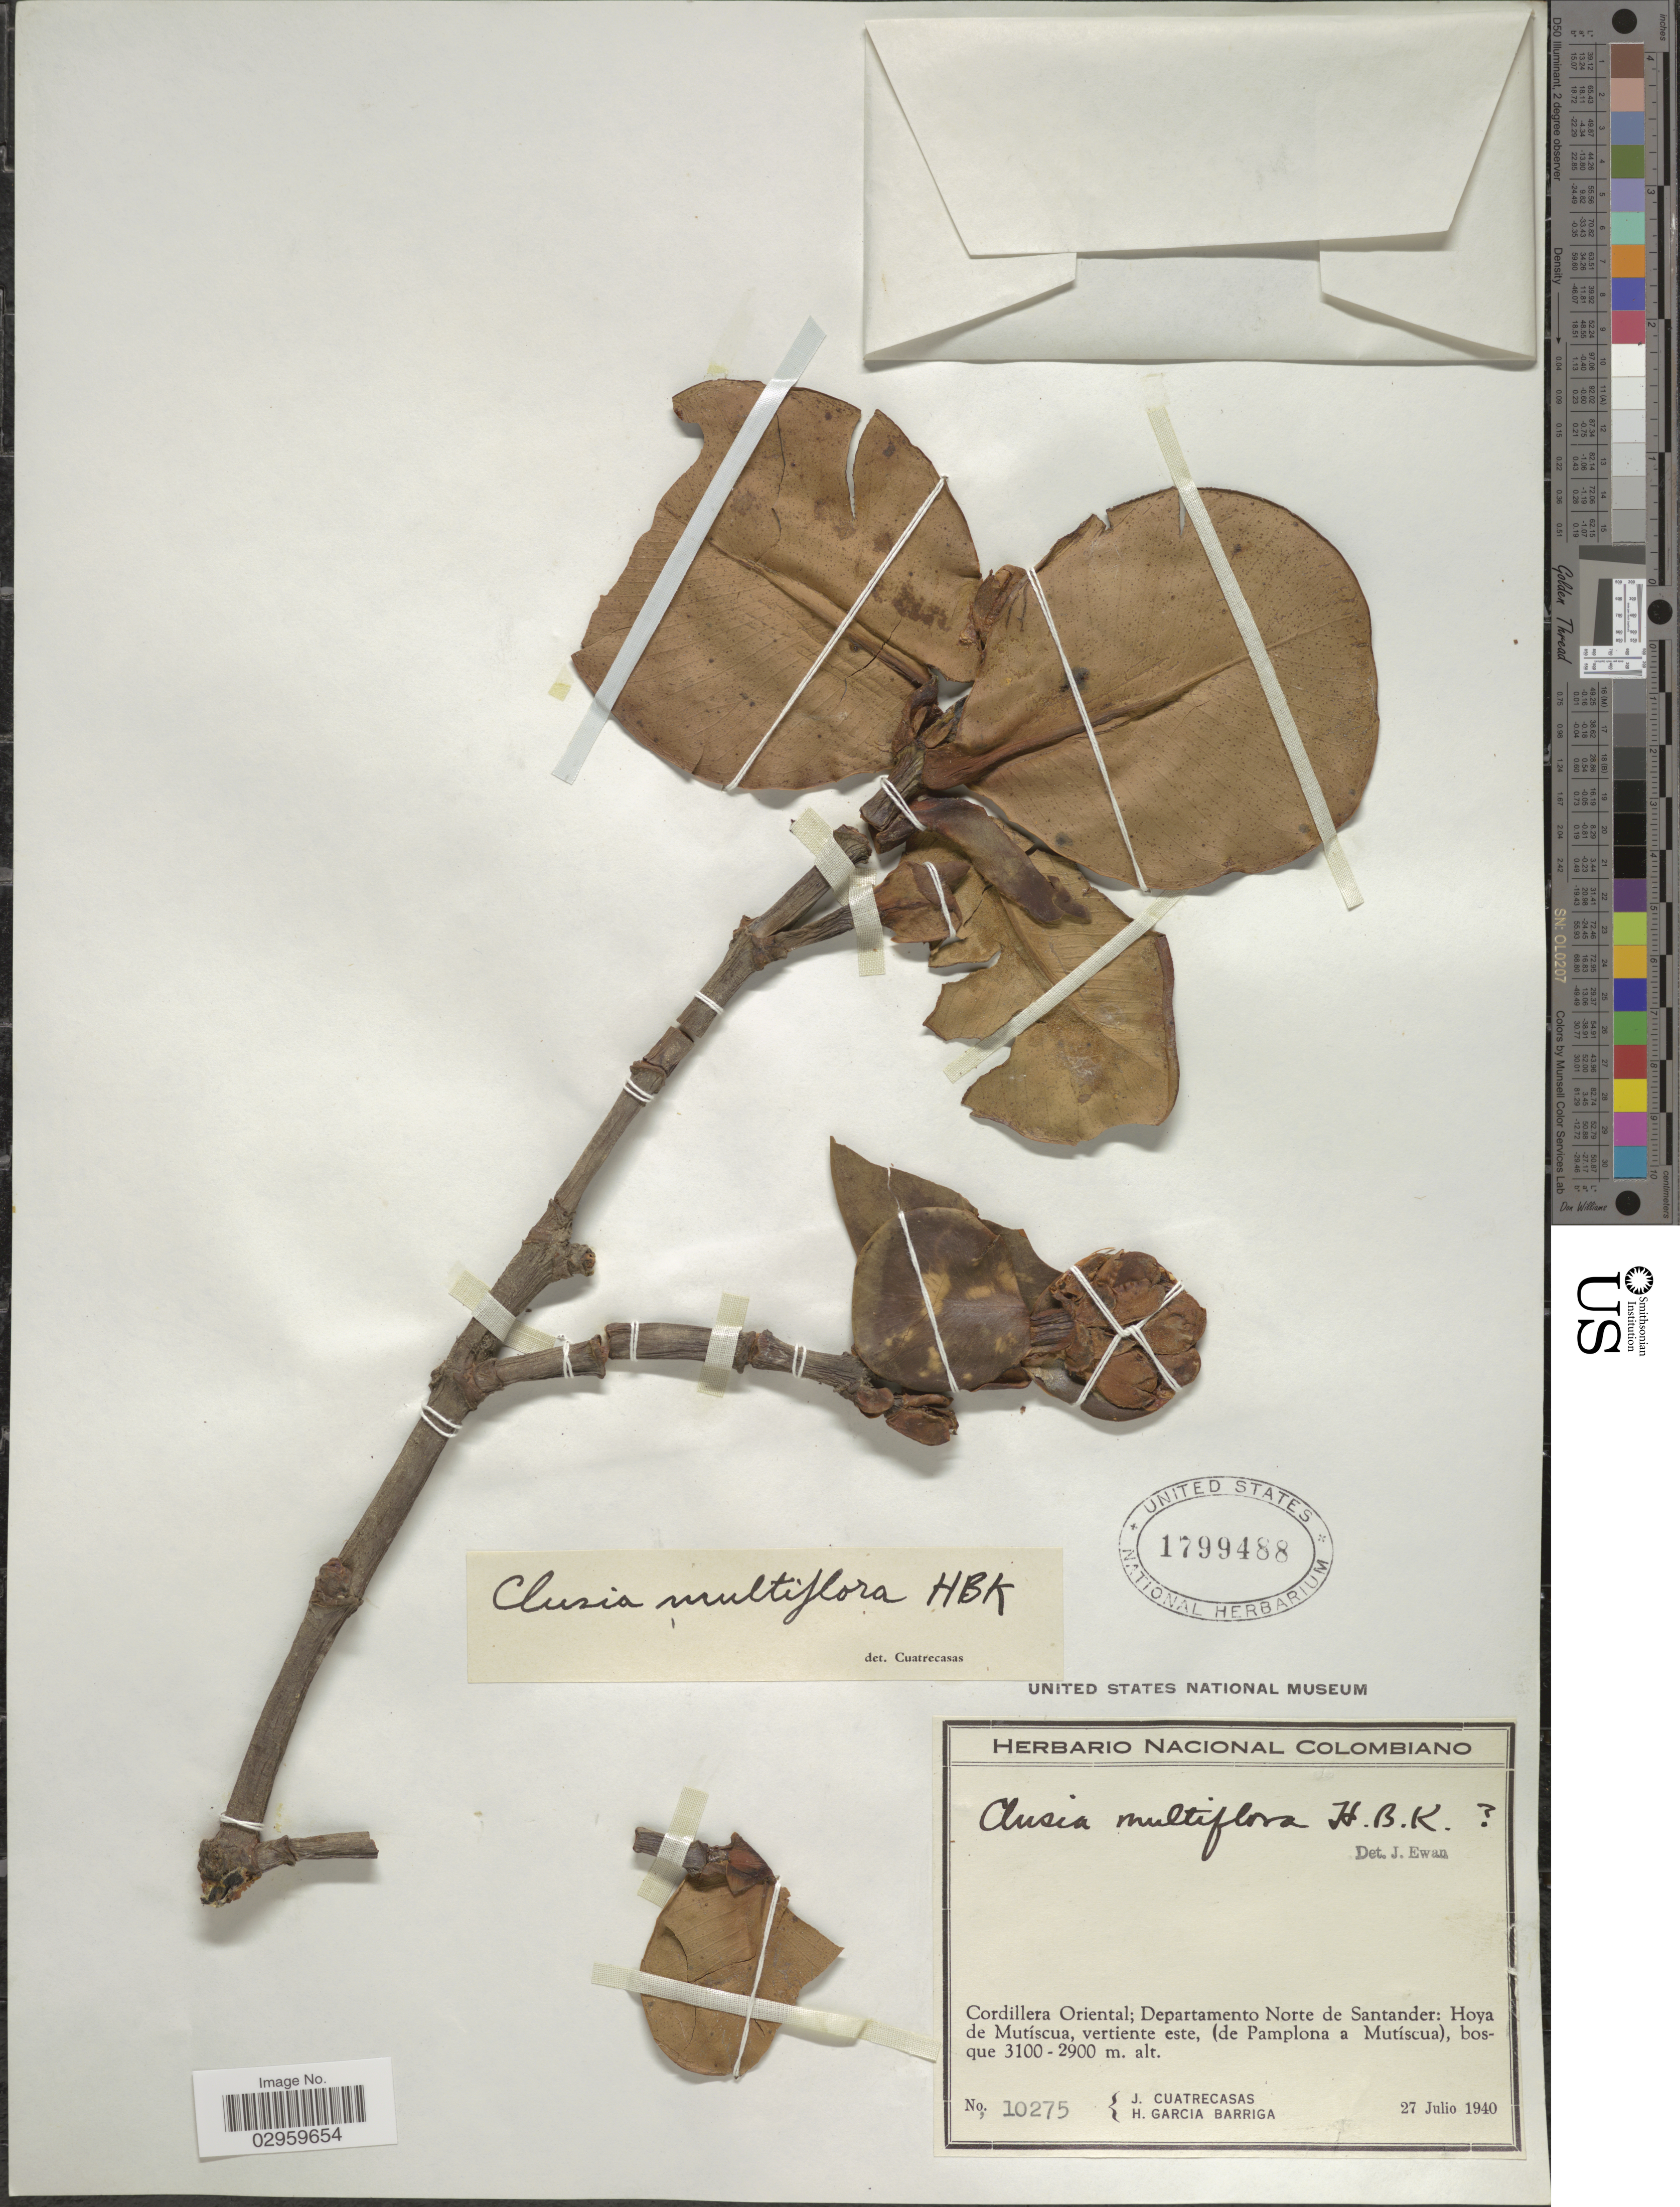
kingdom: Plantae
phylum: Tracheophyta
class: Magnoliopsida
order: Malpighiales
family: Clusiaceae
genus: Clusia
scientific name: Clusia multiflora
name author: Kunth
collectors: J. Cuatrecasas & H. García Barriga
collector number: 10275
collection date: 1940-07-27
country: Colombia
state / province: Norte de Santander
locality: Cordillera Oriental; Departamento Norte de Santander: Hoya de Mutíscua, vertiente este, (de Pamplona a Mutíscua).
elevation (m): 2900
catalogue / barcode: US 1799488